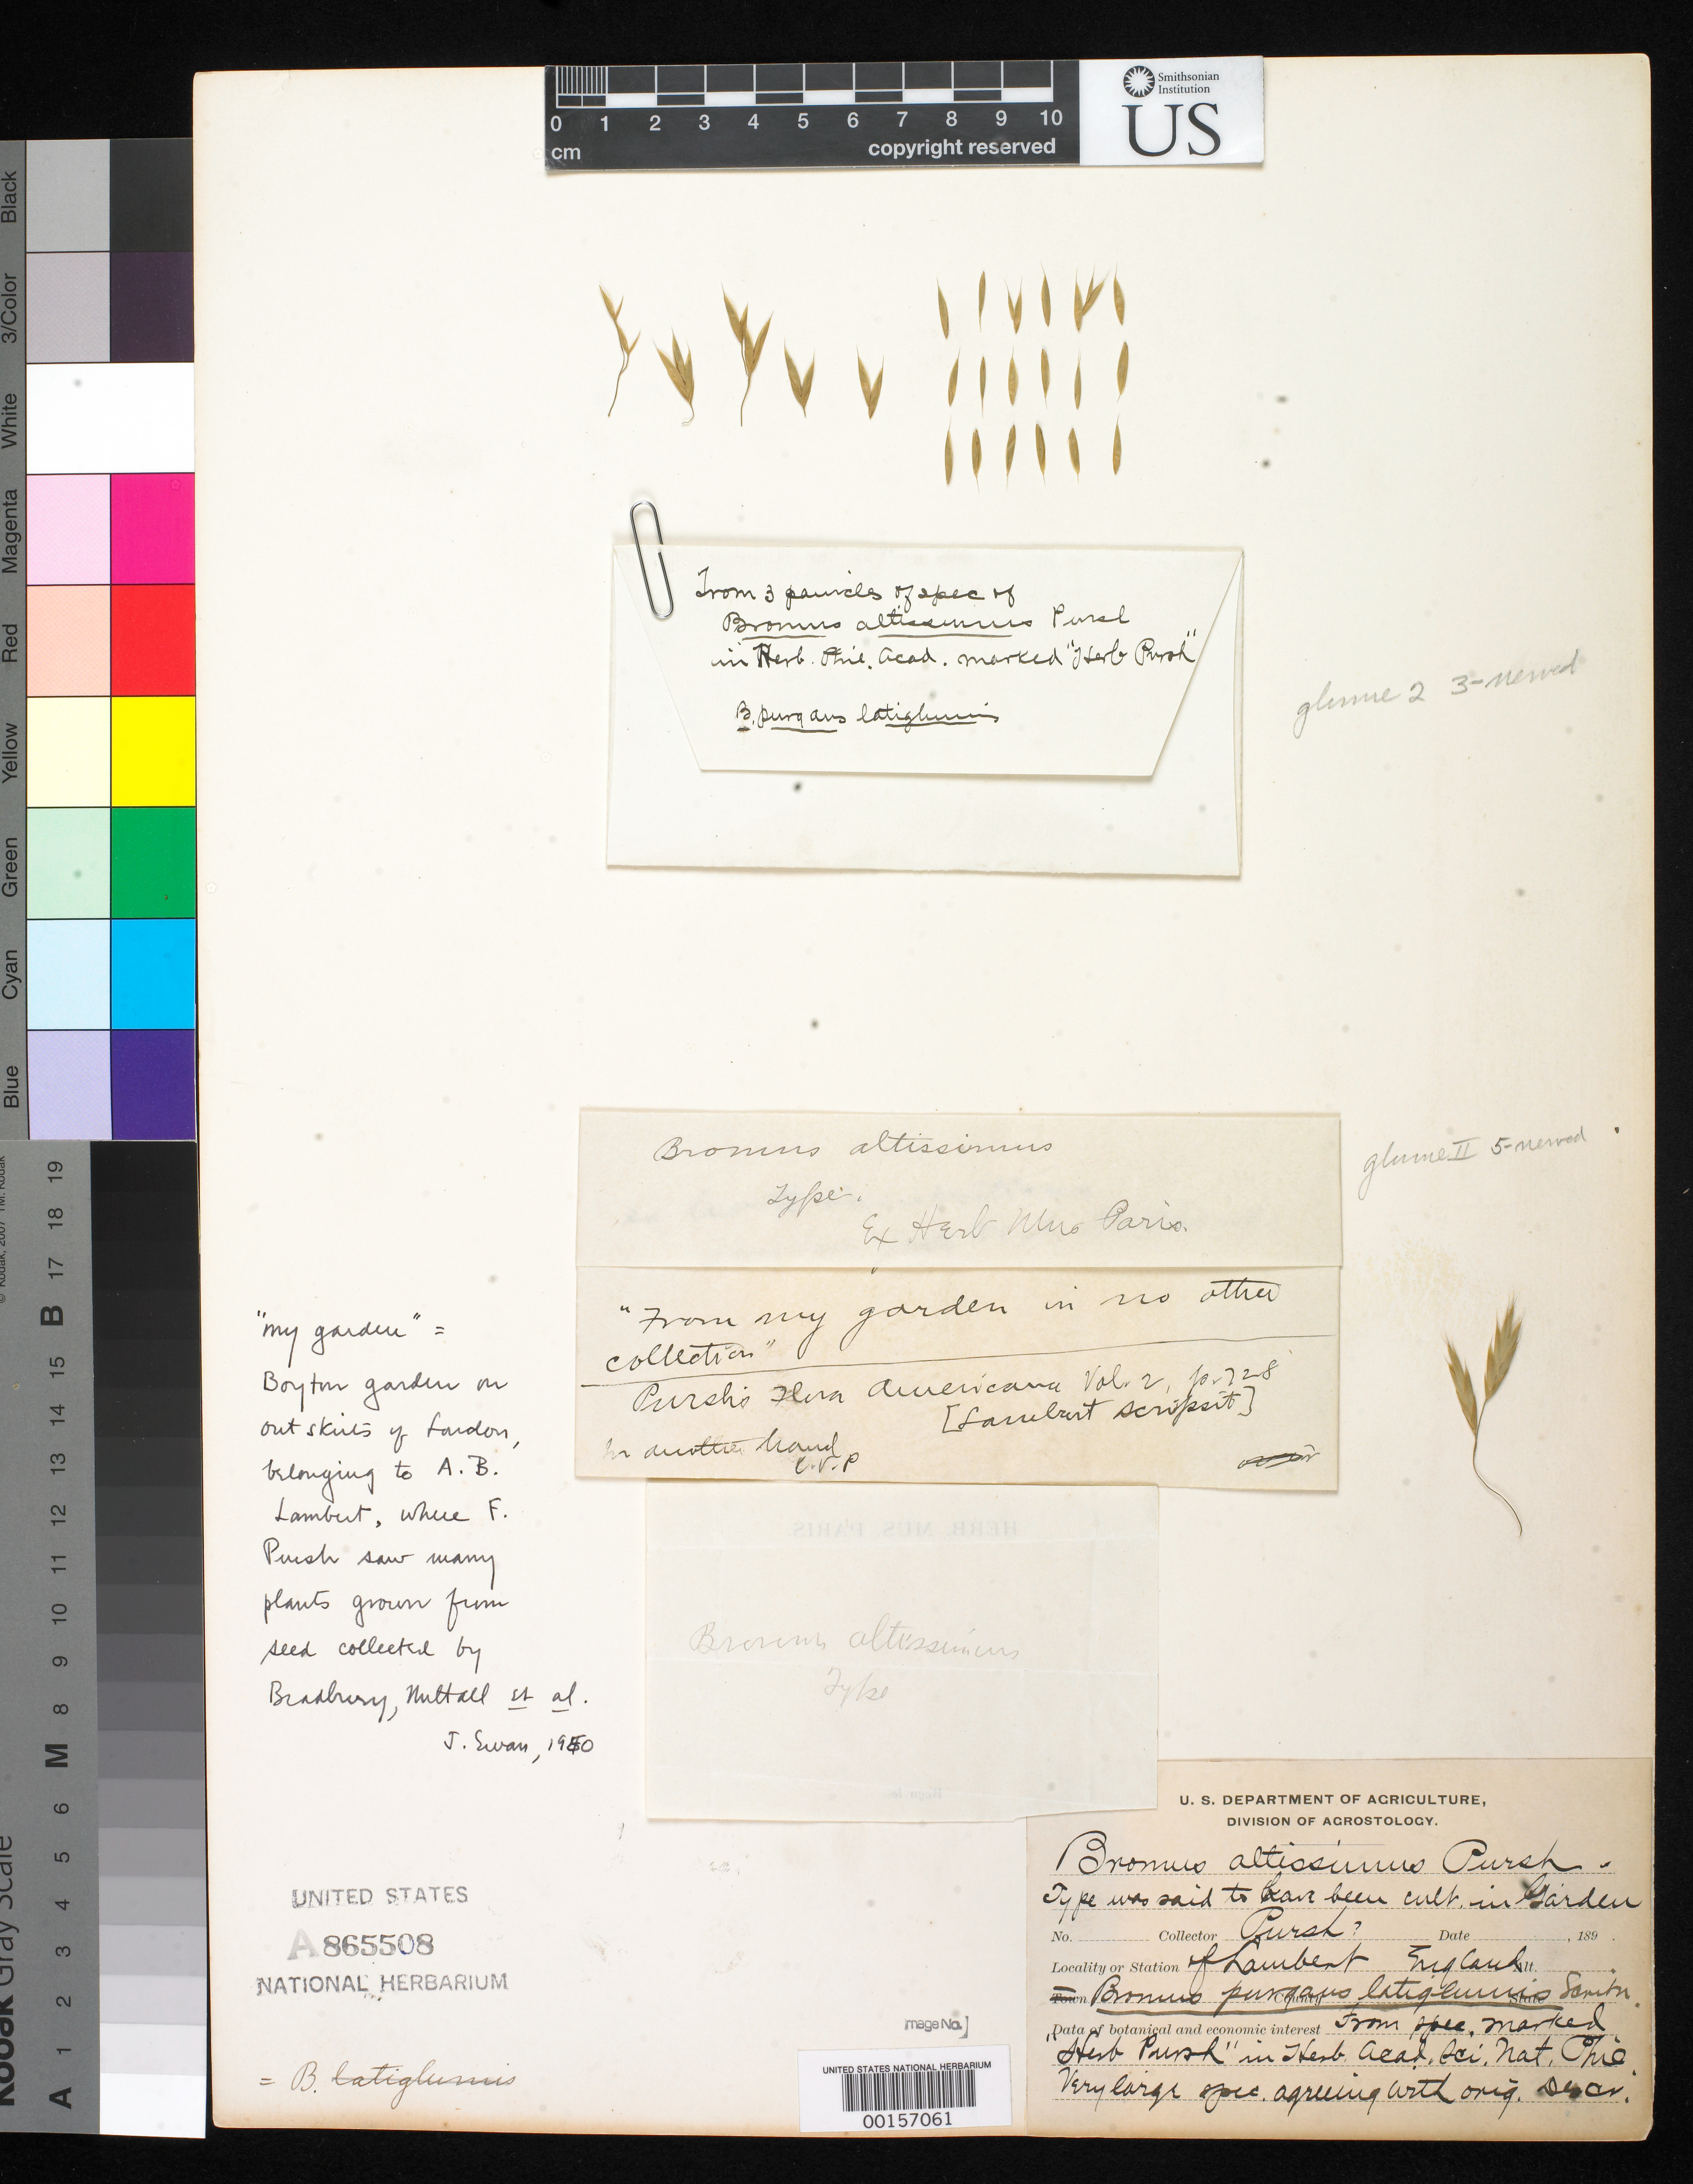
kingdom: Plantae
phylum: Tracheophyta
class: Liliopsida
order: Poales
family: Poaceae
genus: Bromus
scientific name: Bromus altissimus Pursh, nom. illeg.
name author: Pursh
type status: Type Fragment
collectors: T. Nuttall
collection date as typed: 1811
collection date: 1811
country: United States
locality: On banks of Missouri River.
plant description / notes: Collected by Pursh from Lamberts Garden near London, grown from seed collected by Nuttall on banks of Missouri River.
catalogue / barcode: US 865508A